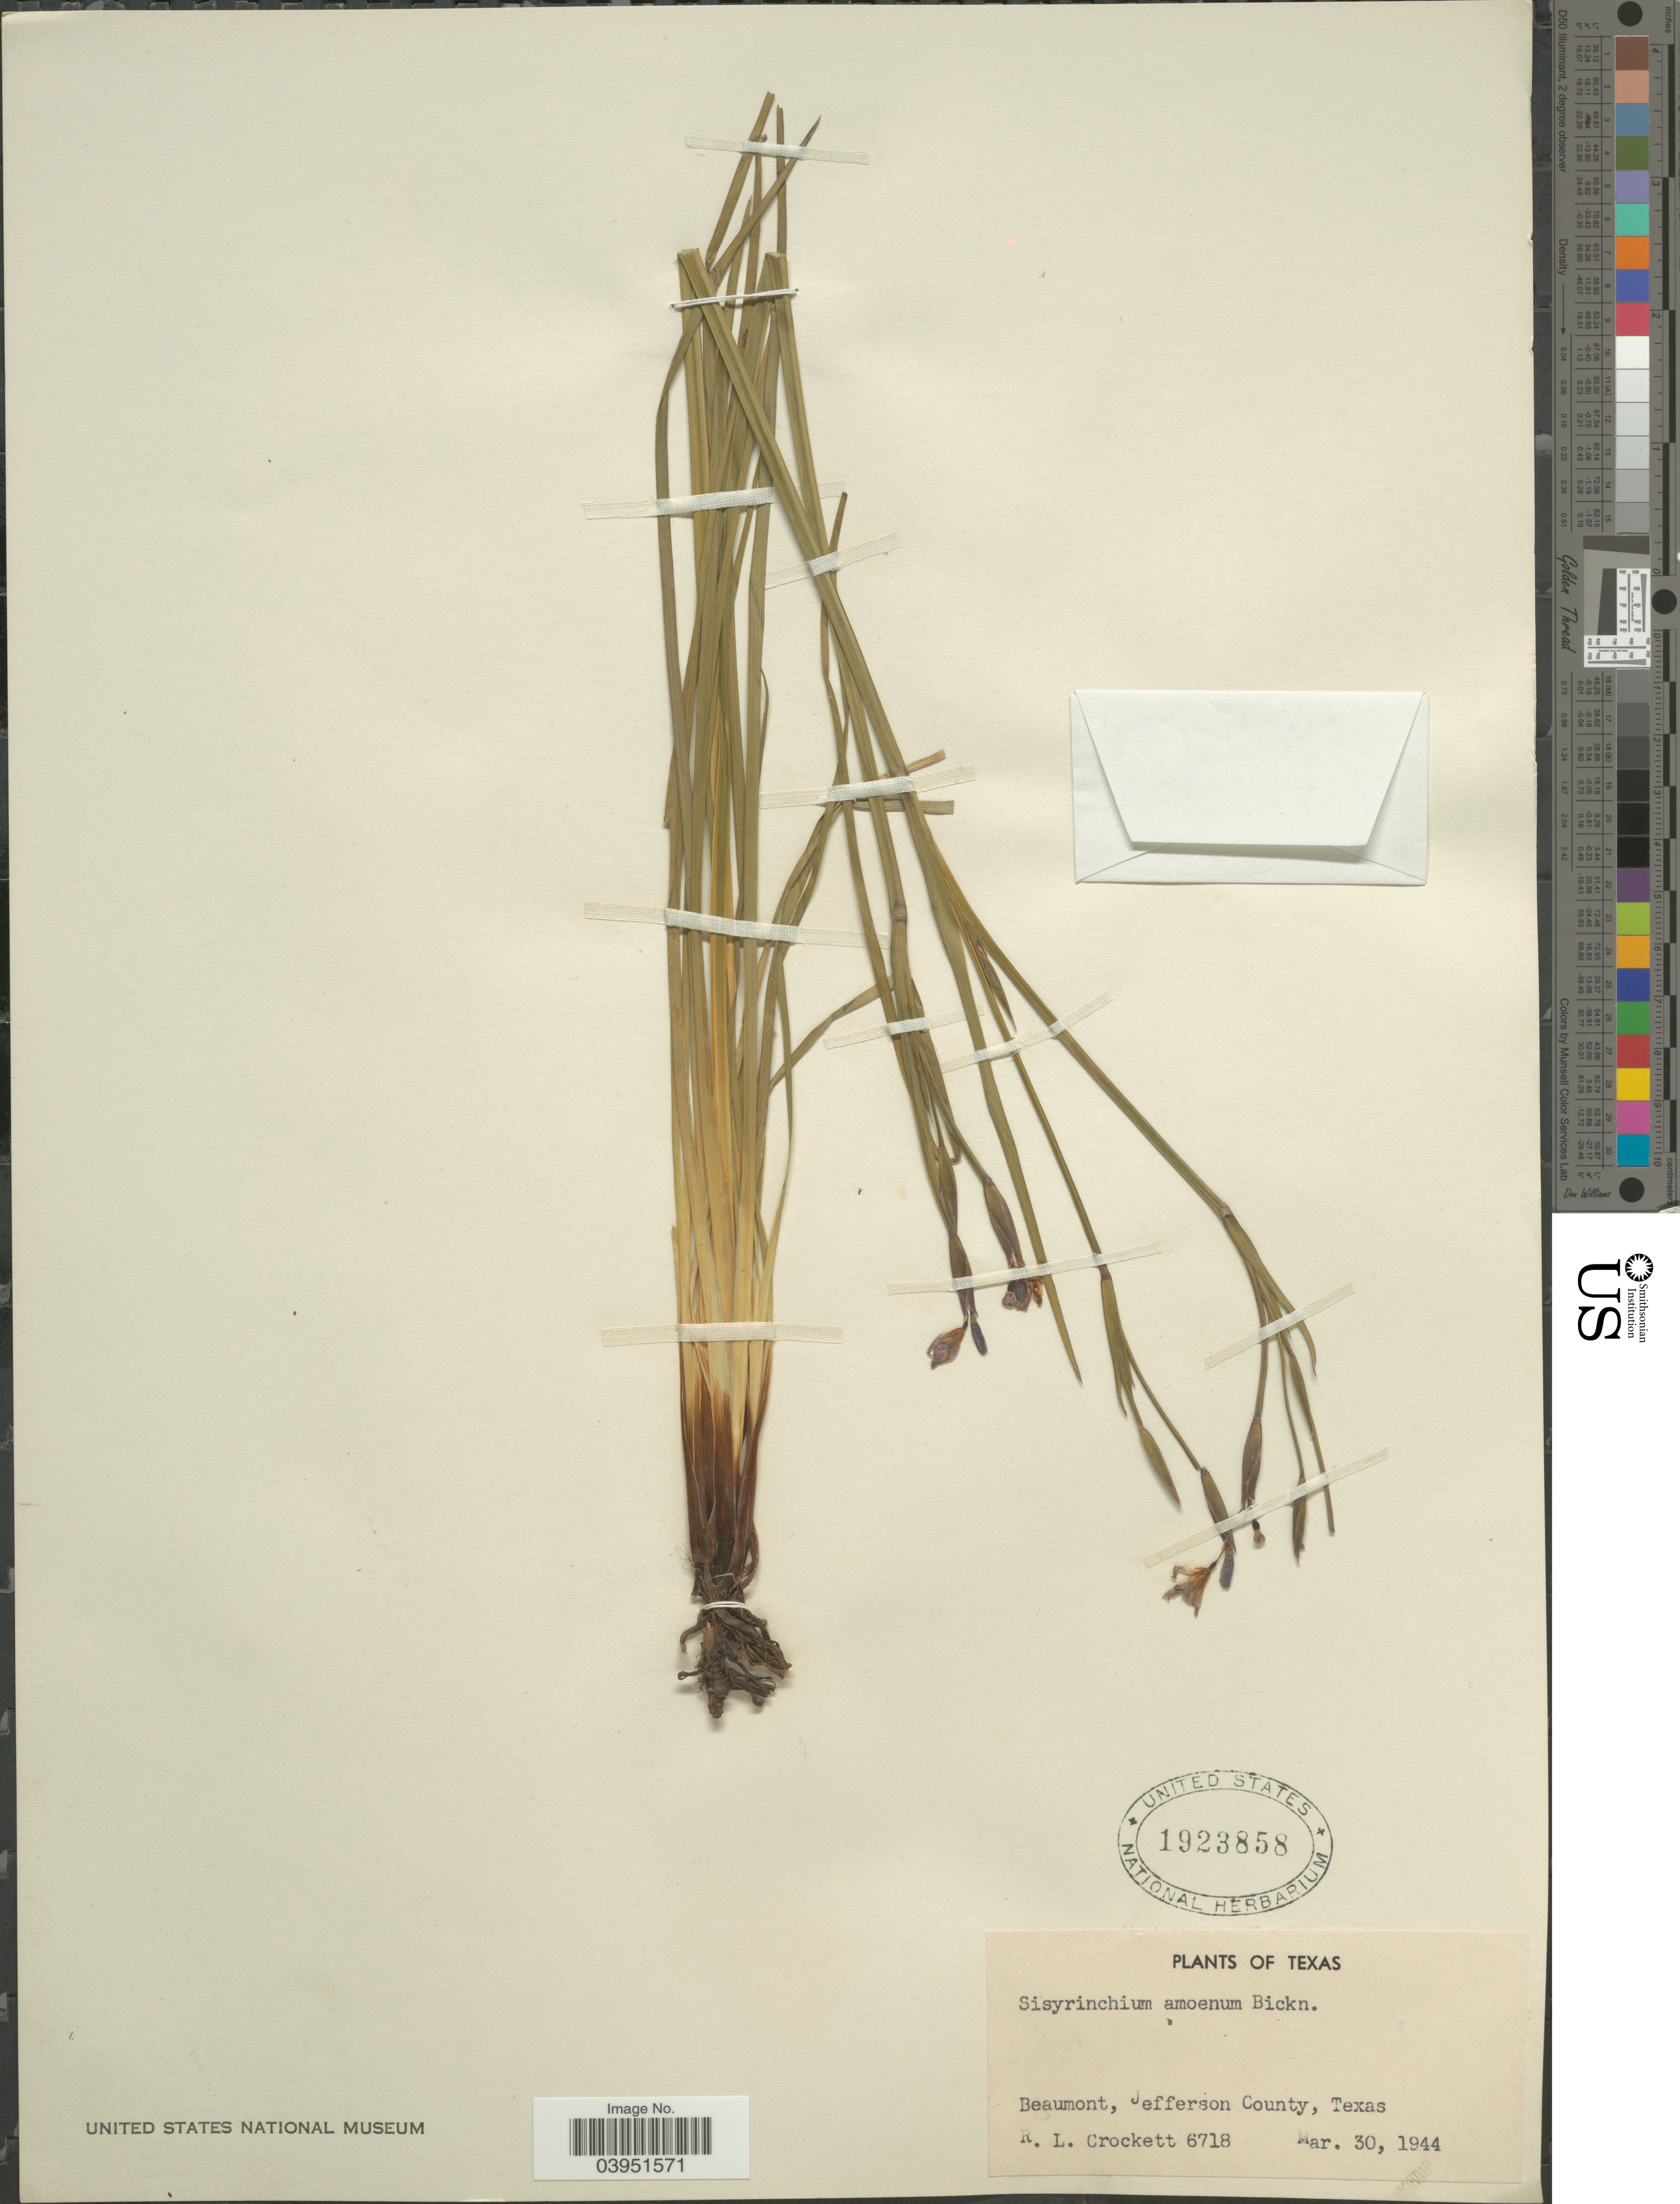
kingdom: Plantae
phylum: Tracheophyta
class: Liliopsida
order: Asparagales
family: Iridaceae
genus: Sisyrinchium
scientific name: Sisyrinchium pruinosum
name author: E.P. Bicknell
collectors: R. Crockett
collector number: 6718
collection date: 1944-03-30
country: United States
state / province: Texas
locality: Beaumont, Jefferson County.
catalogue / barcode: US 1923858